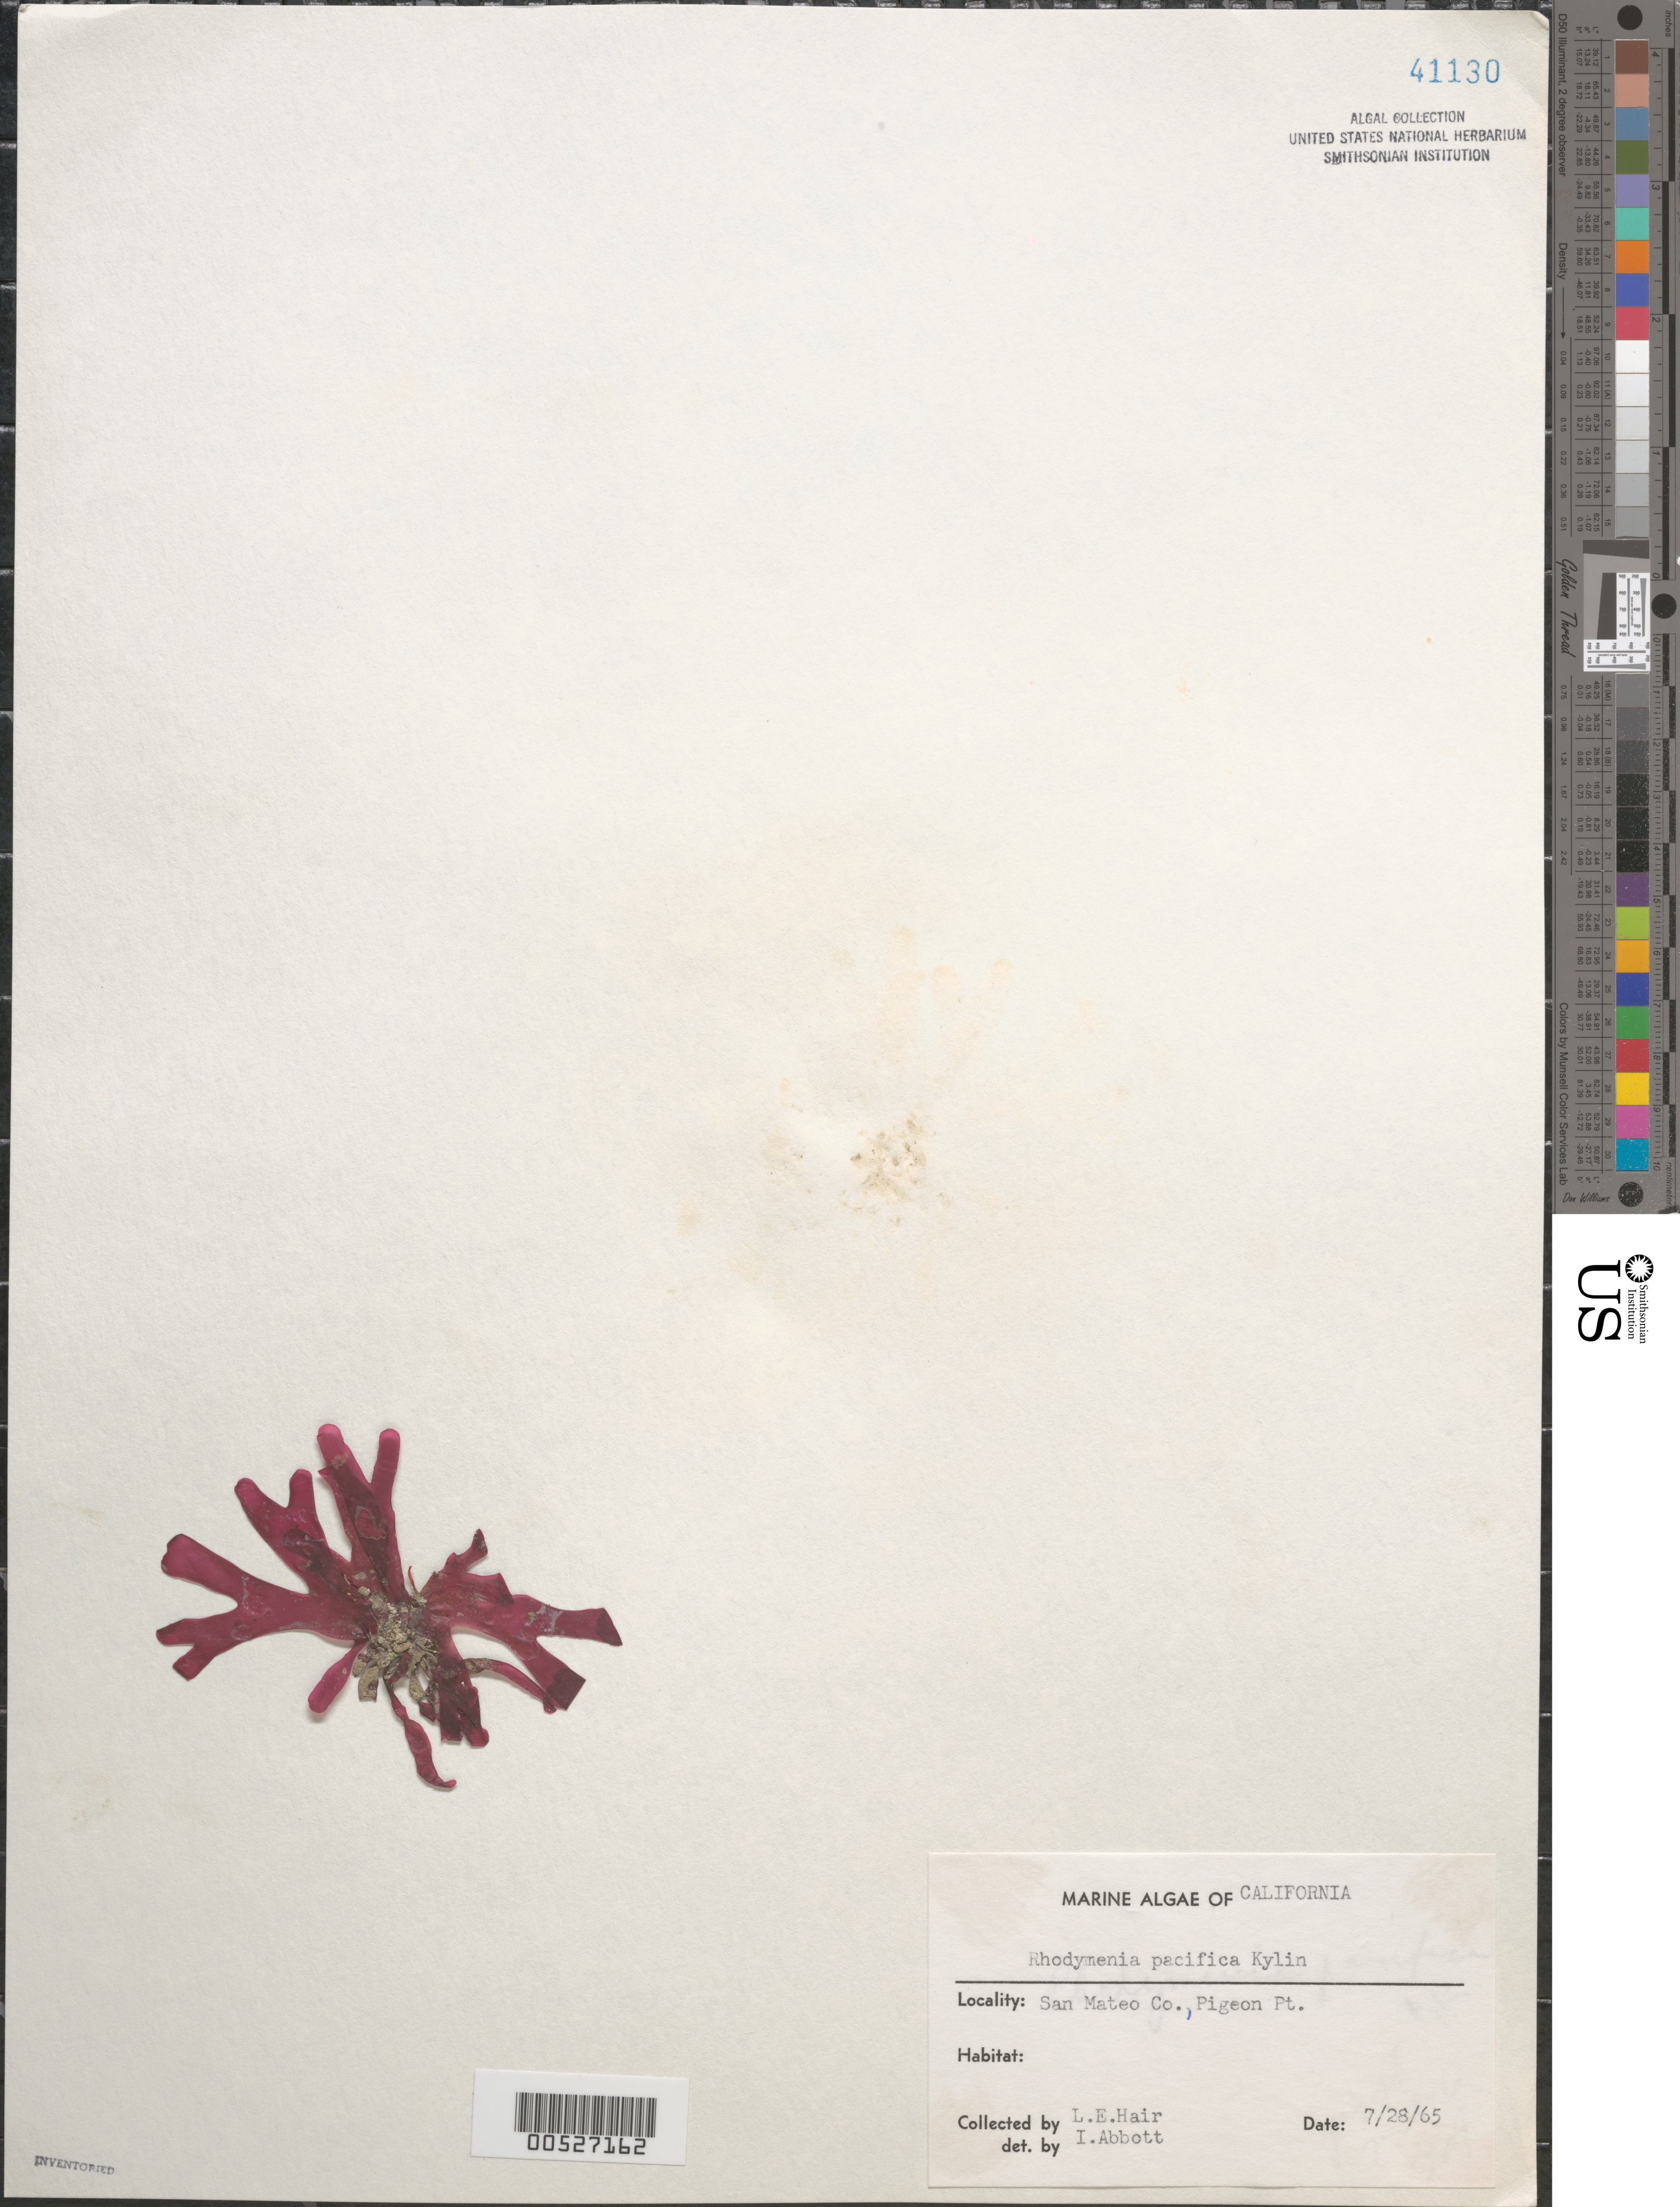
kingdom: Plantae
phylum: Rhodophyta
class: Florideophyceae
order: Rhodymeniales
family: Rhodymeniaceae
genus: Rhodymenia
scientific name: Rhodymenia pacifica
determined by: Abbott, Isabella A.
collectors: L. Hair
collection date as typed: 28 Jul 1965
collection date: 1965-07-28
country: United States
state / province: California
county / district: San Mateo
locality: Pigeon Point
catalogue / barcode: US 41130